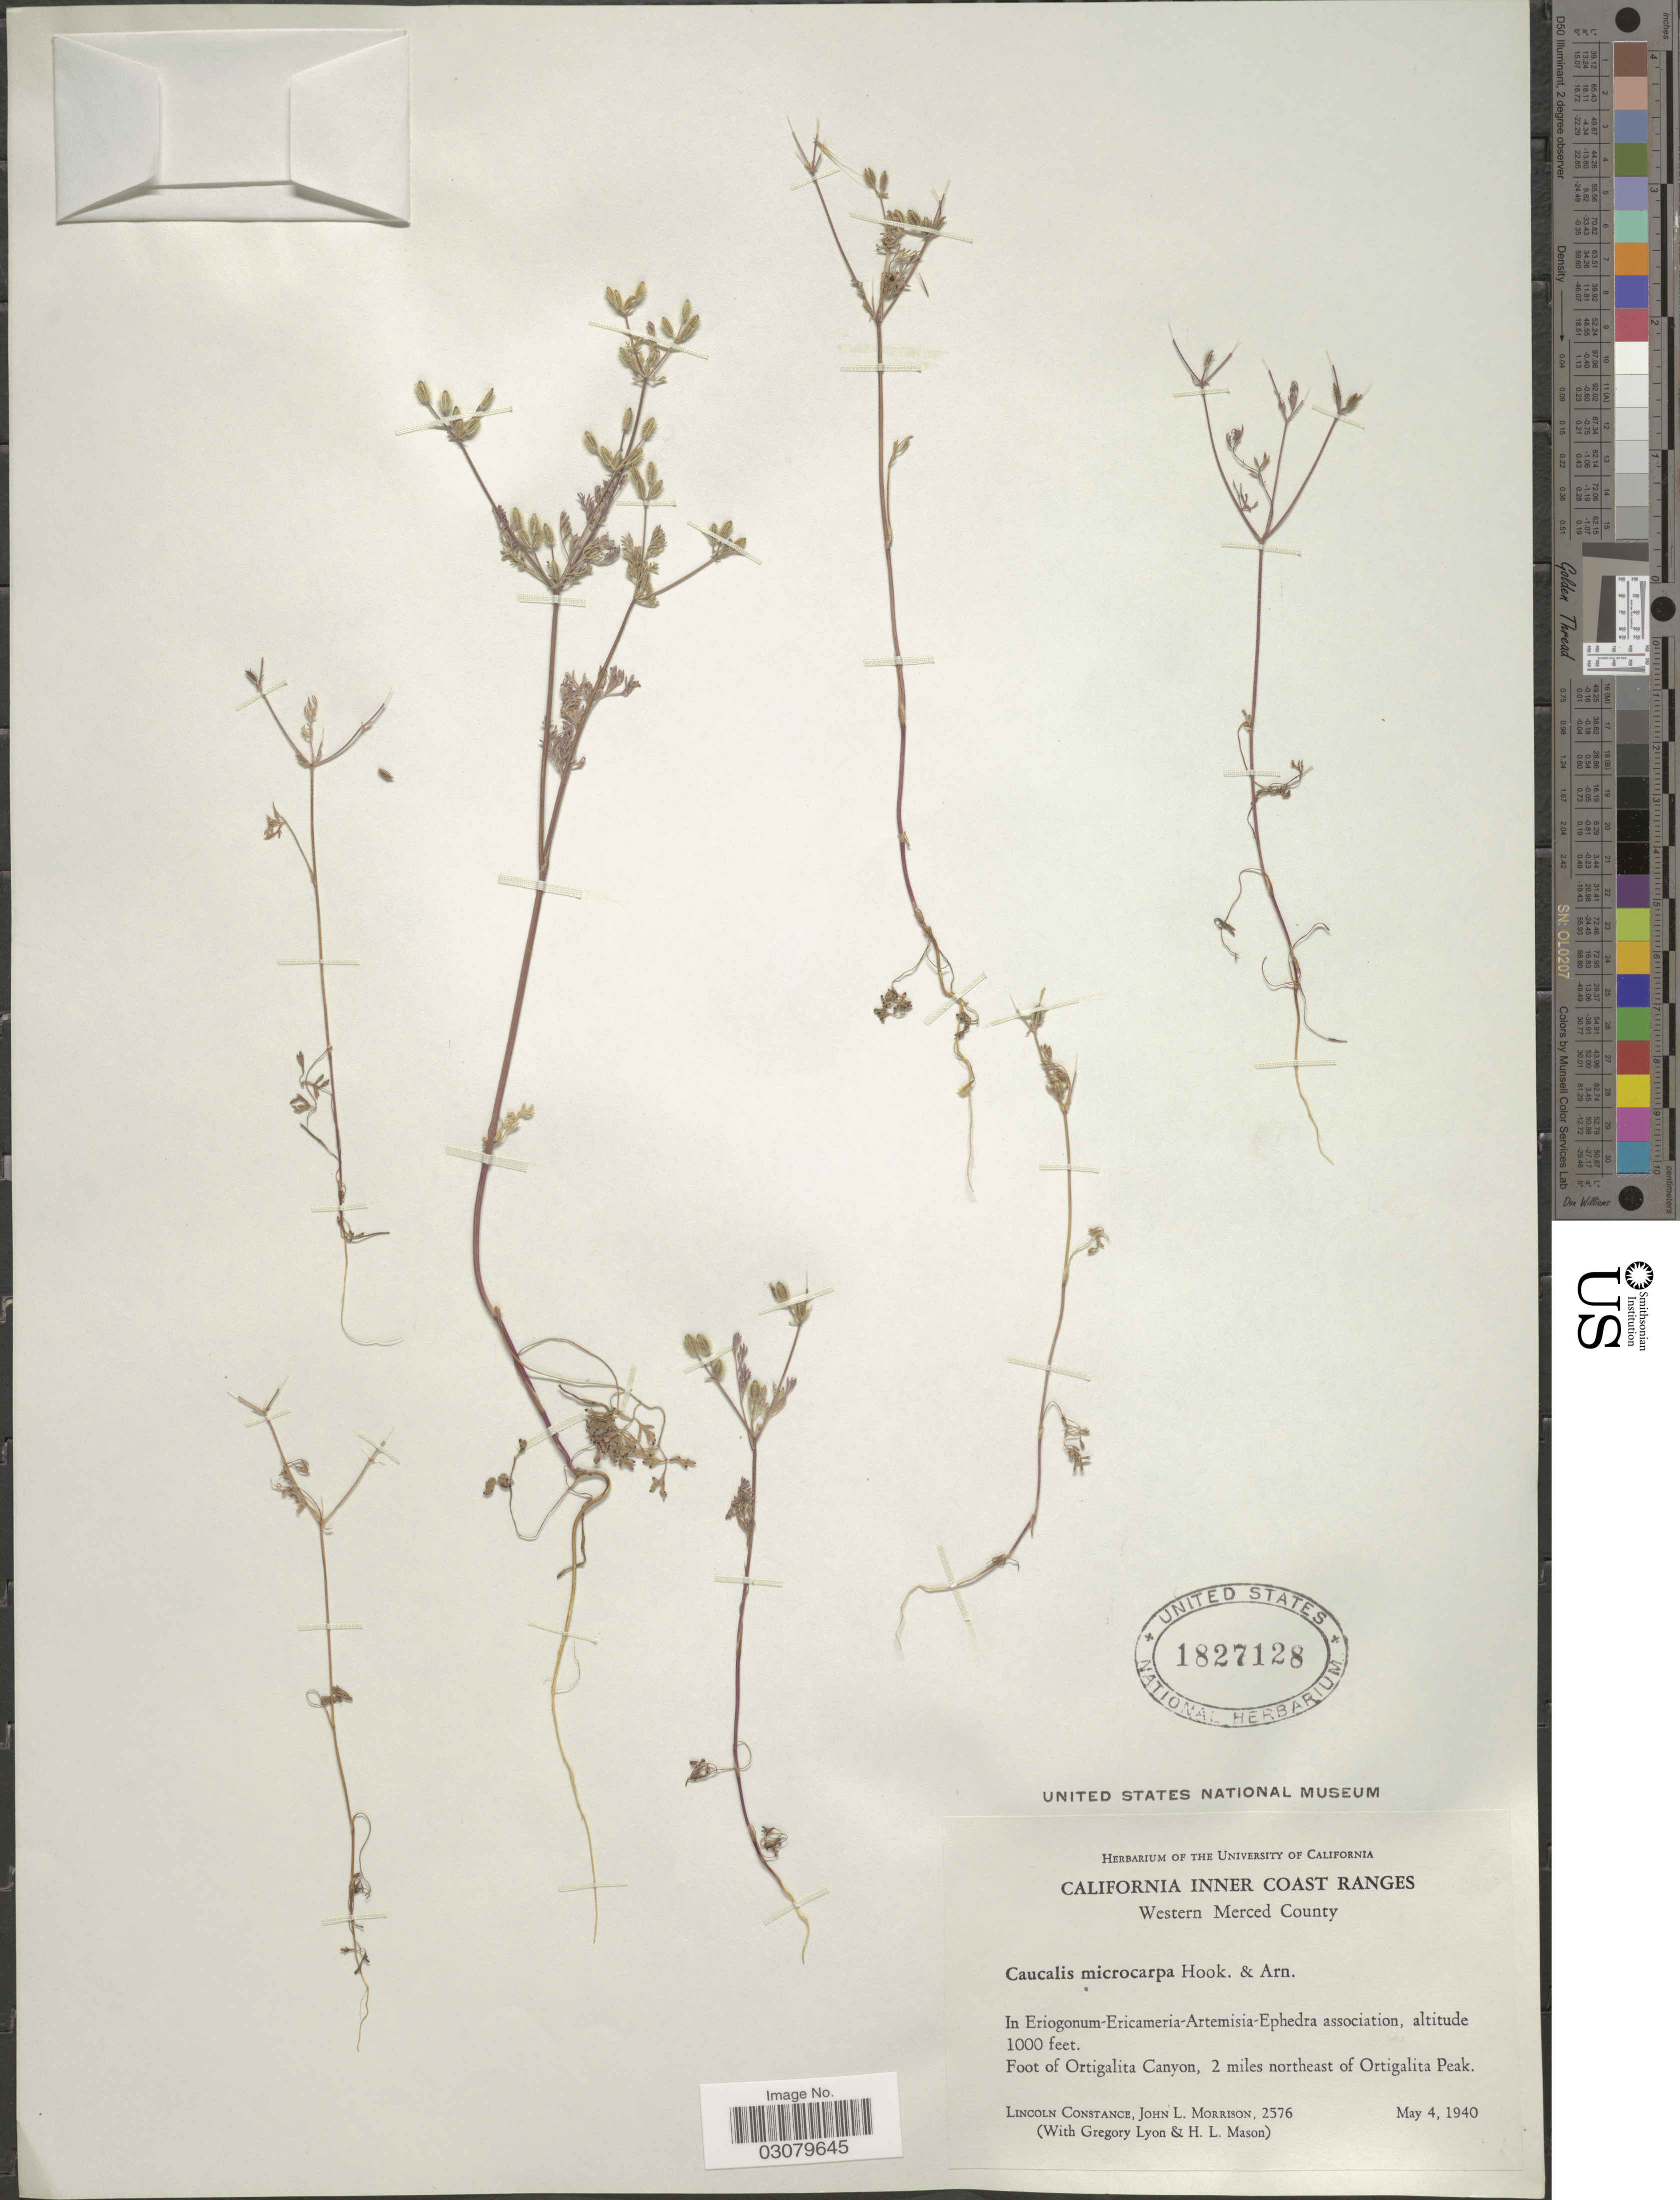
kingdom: Plantae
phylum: Tracheophyta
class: Magnoliopsida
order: Apiales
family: Apiaceae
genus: Caucalis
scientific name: Caucalis microcarpa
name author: Hook. & Arn.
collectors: L. Constance, J. Morrison, G. Lyon & H. L. Mason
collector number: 2576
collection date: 1940-05-04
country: United States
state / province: California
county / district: Merced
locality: California Inner Coast Ranges. Western Merced County. Foot of Ortigalita Canyon, 2 miles northeast of Ortigalita Peak.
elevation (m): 305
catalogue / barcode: US 1827128